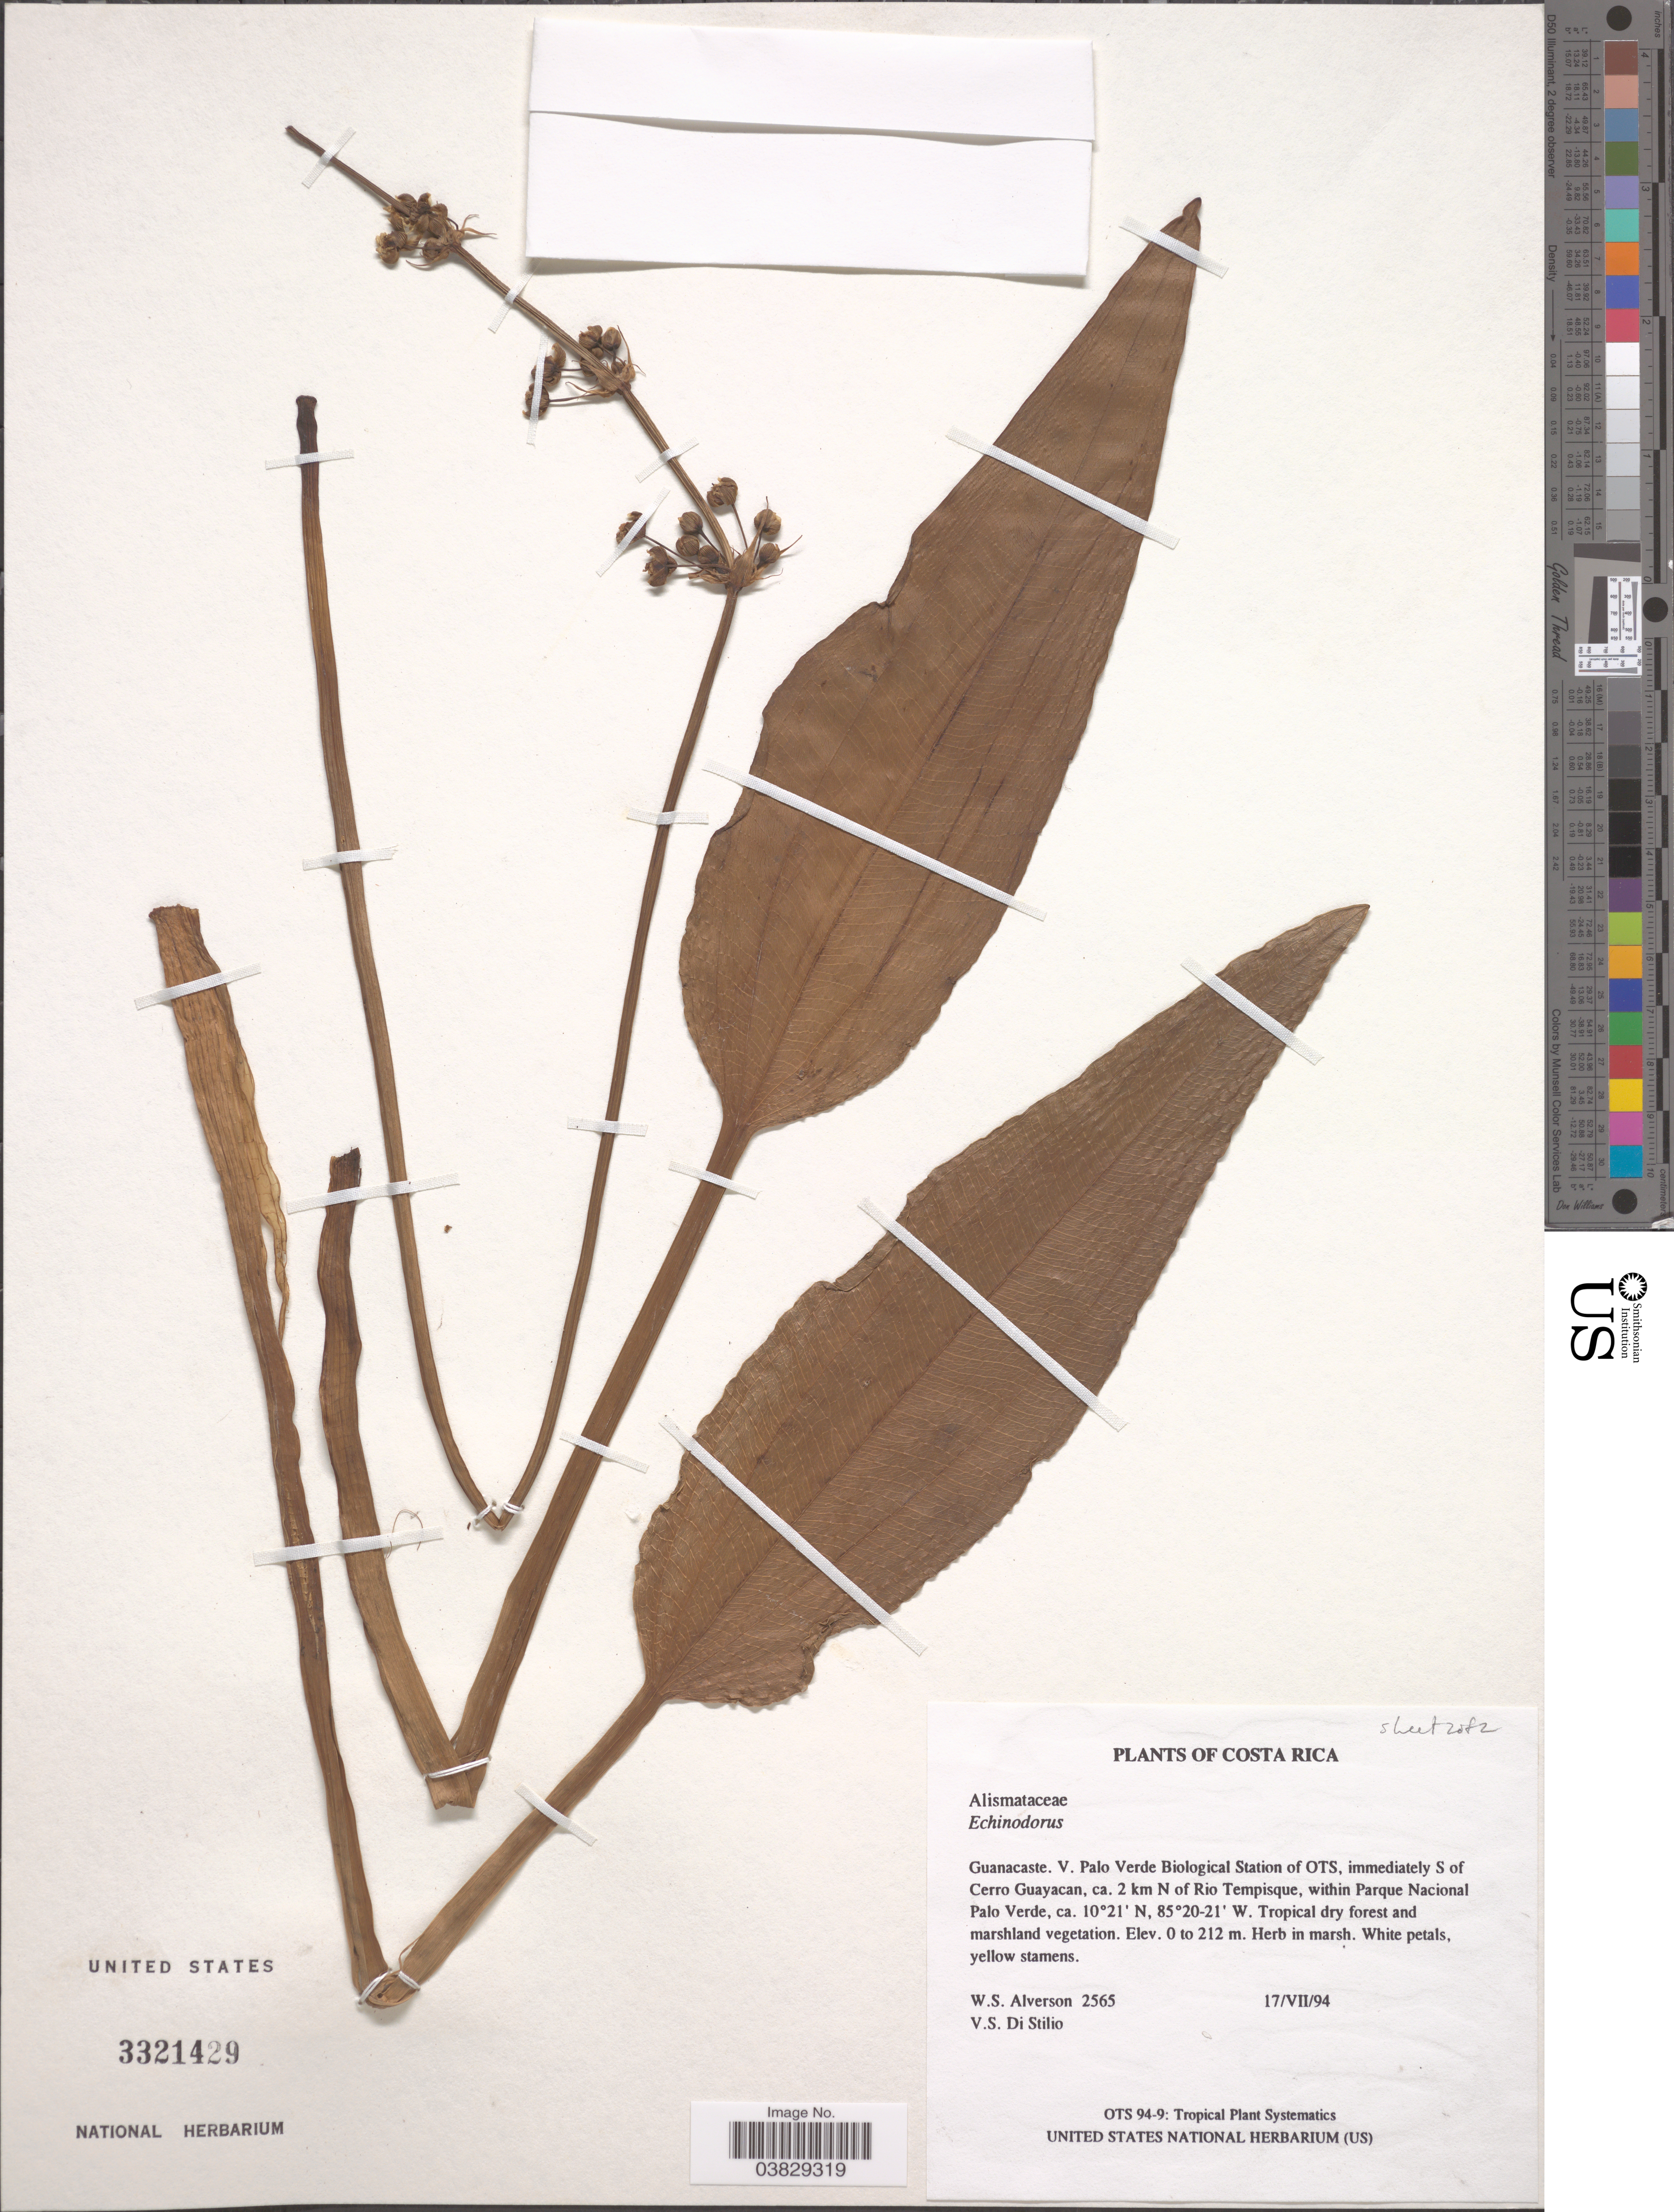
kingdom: Plantae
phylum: Tracheophyta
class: Liliopsida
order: Alismatales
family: Alismataceae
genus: Echinodorus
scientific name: Echinodorus sp.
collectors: W. S. Alverson & V. Di Stilio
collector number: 2565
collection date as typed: Transcribed d/m/y: 17/7/94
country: Costa Rica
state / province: Guanacaste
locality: V. Palo Verde Biological Station of OTS, immediately S of Cerro Guayacan, ca. 2 km N of Rio Tempisque, within Parque Nacional Palo Verder.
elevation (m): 0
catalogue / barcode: US 3321429